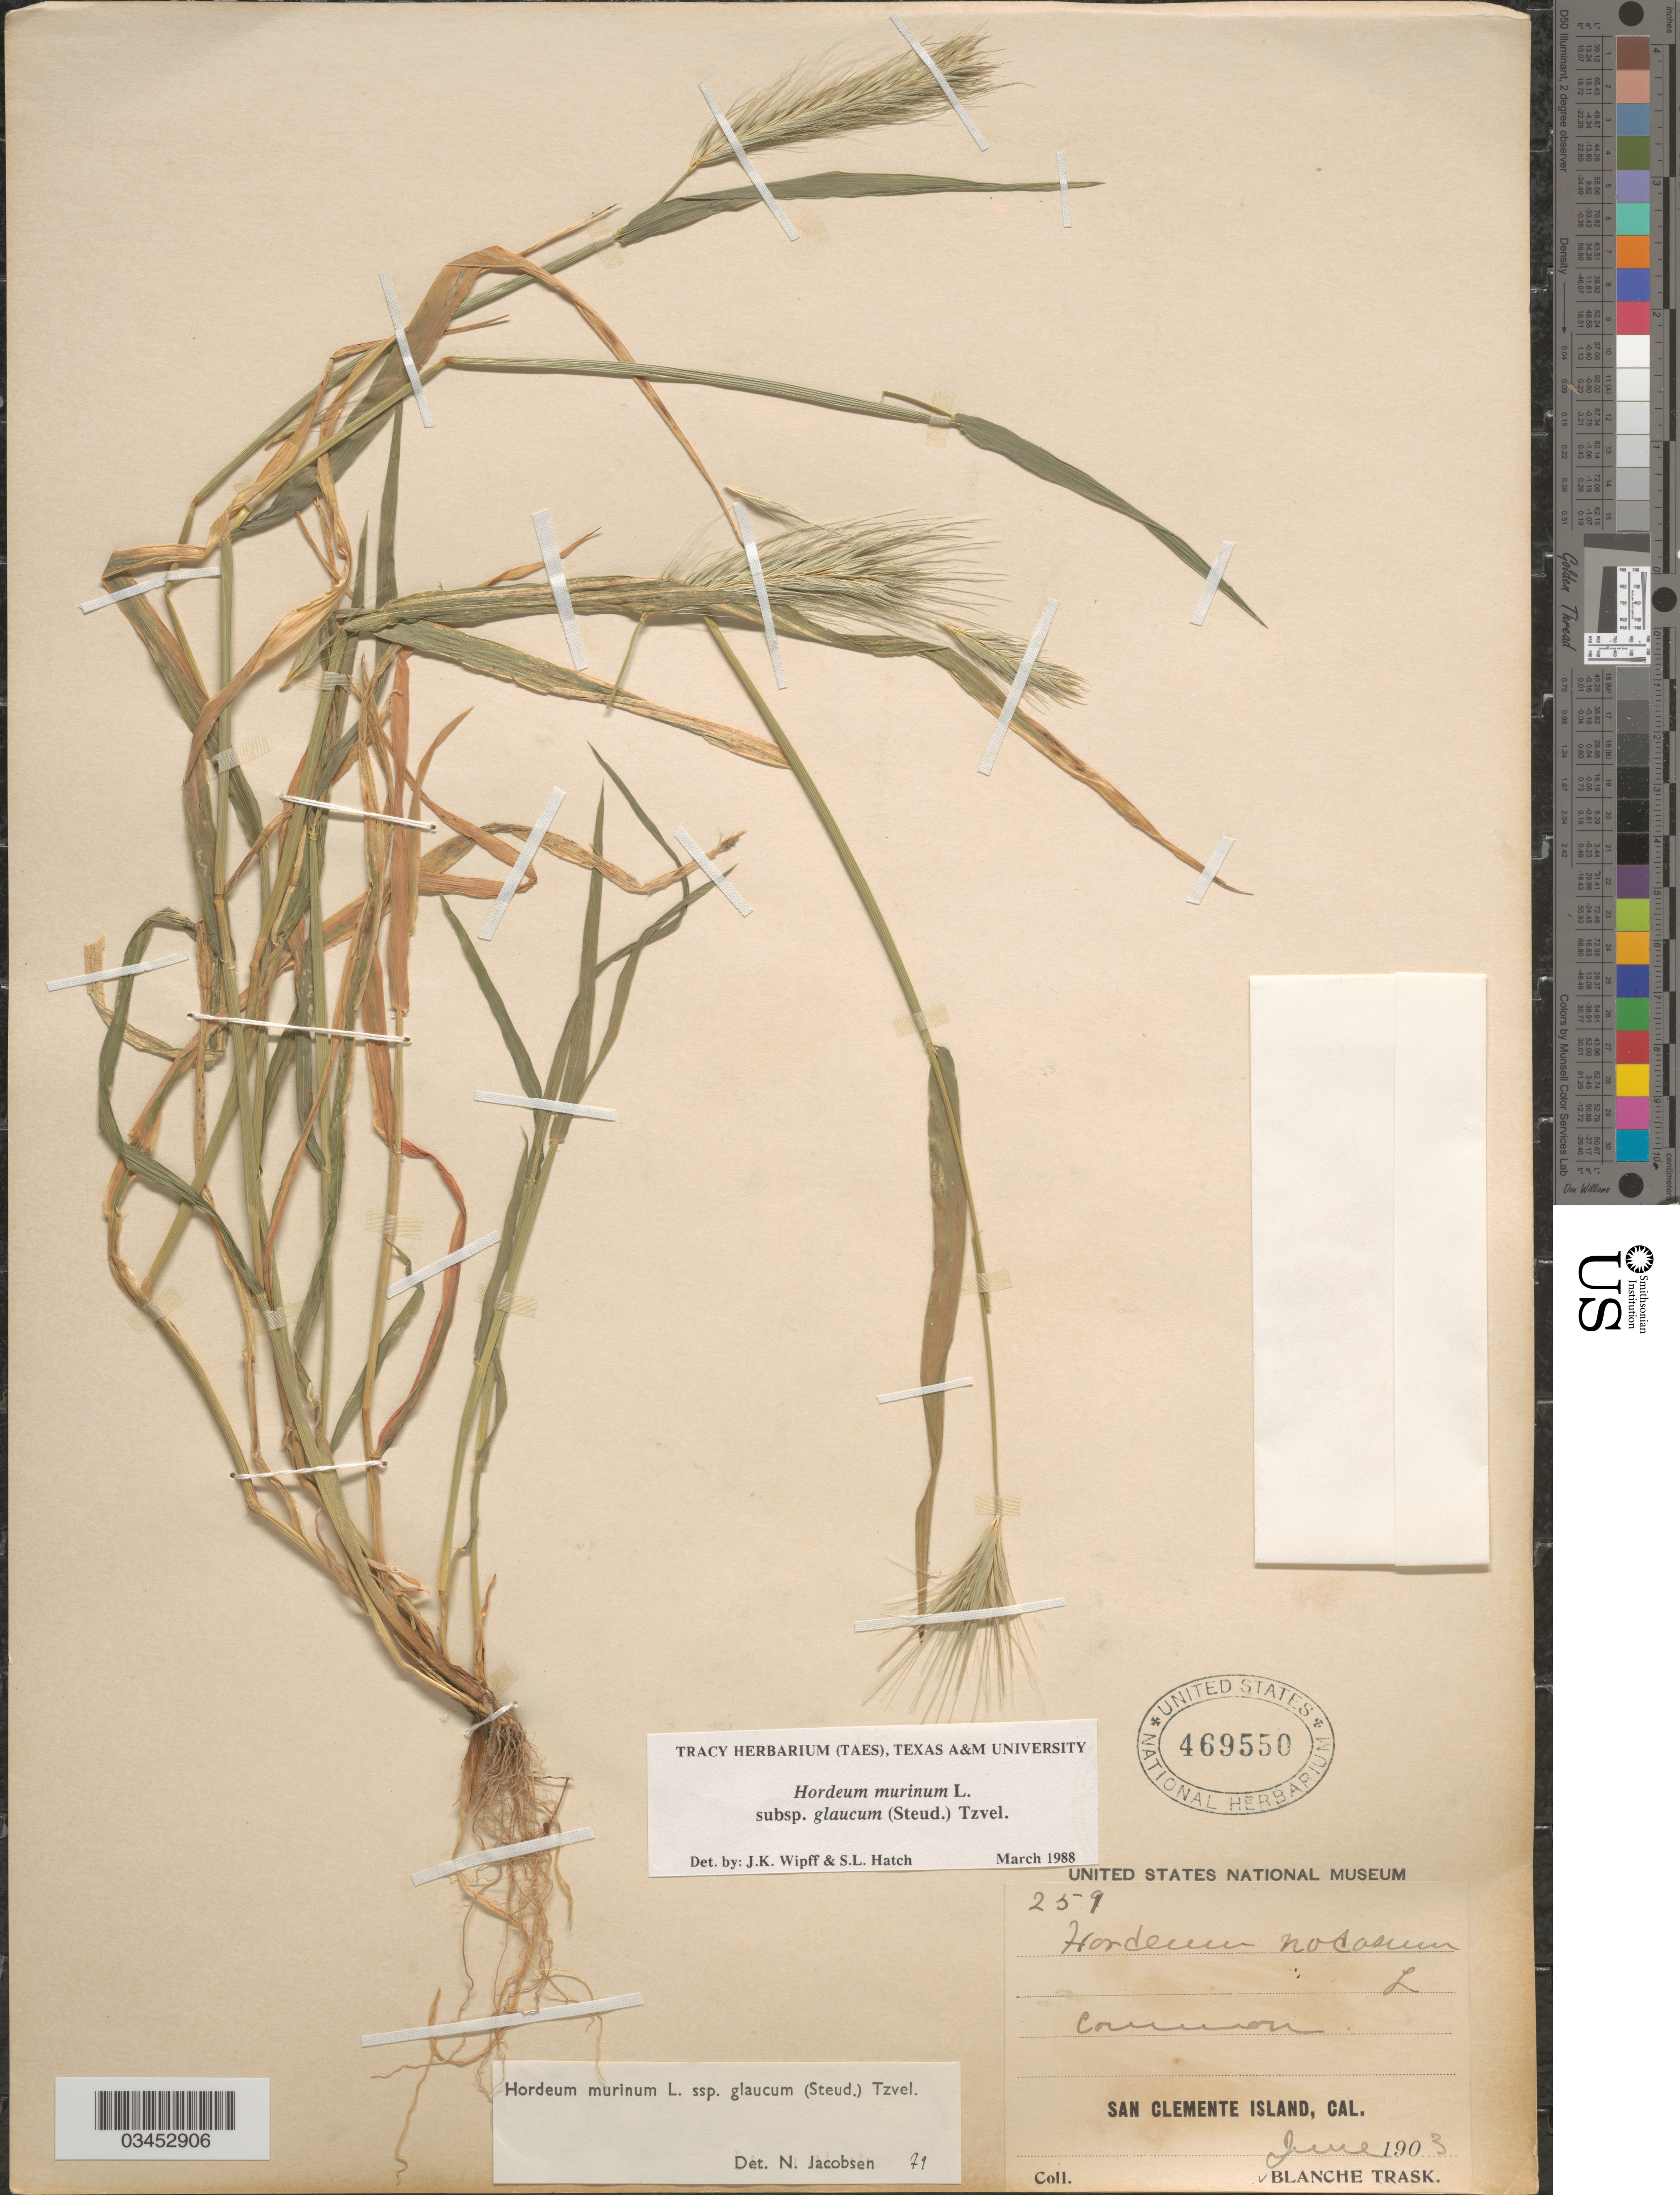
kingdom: Plantae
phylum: Tracheophyta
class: Liliopsida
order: Poales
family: Poaceae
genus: Hordeum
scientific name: Hordeum murinum subsp. glaucum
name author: (Steud.) Tzvelev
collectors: B. Trask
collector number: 259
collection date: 1903-06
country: United States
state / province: California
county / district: Los Angeles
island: San Clemente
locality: San Clemente Island.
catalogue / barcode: US 469550